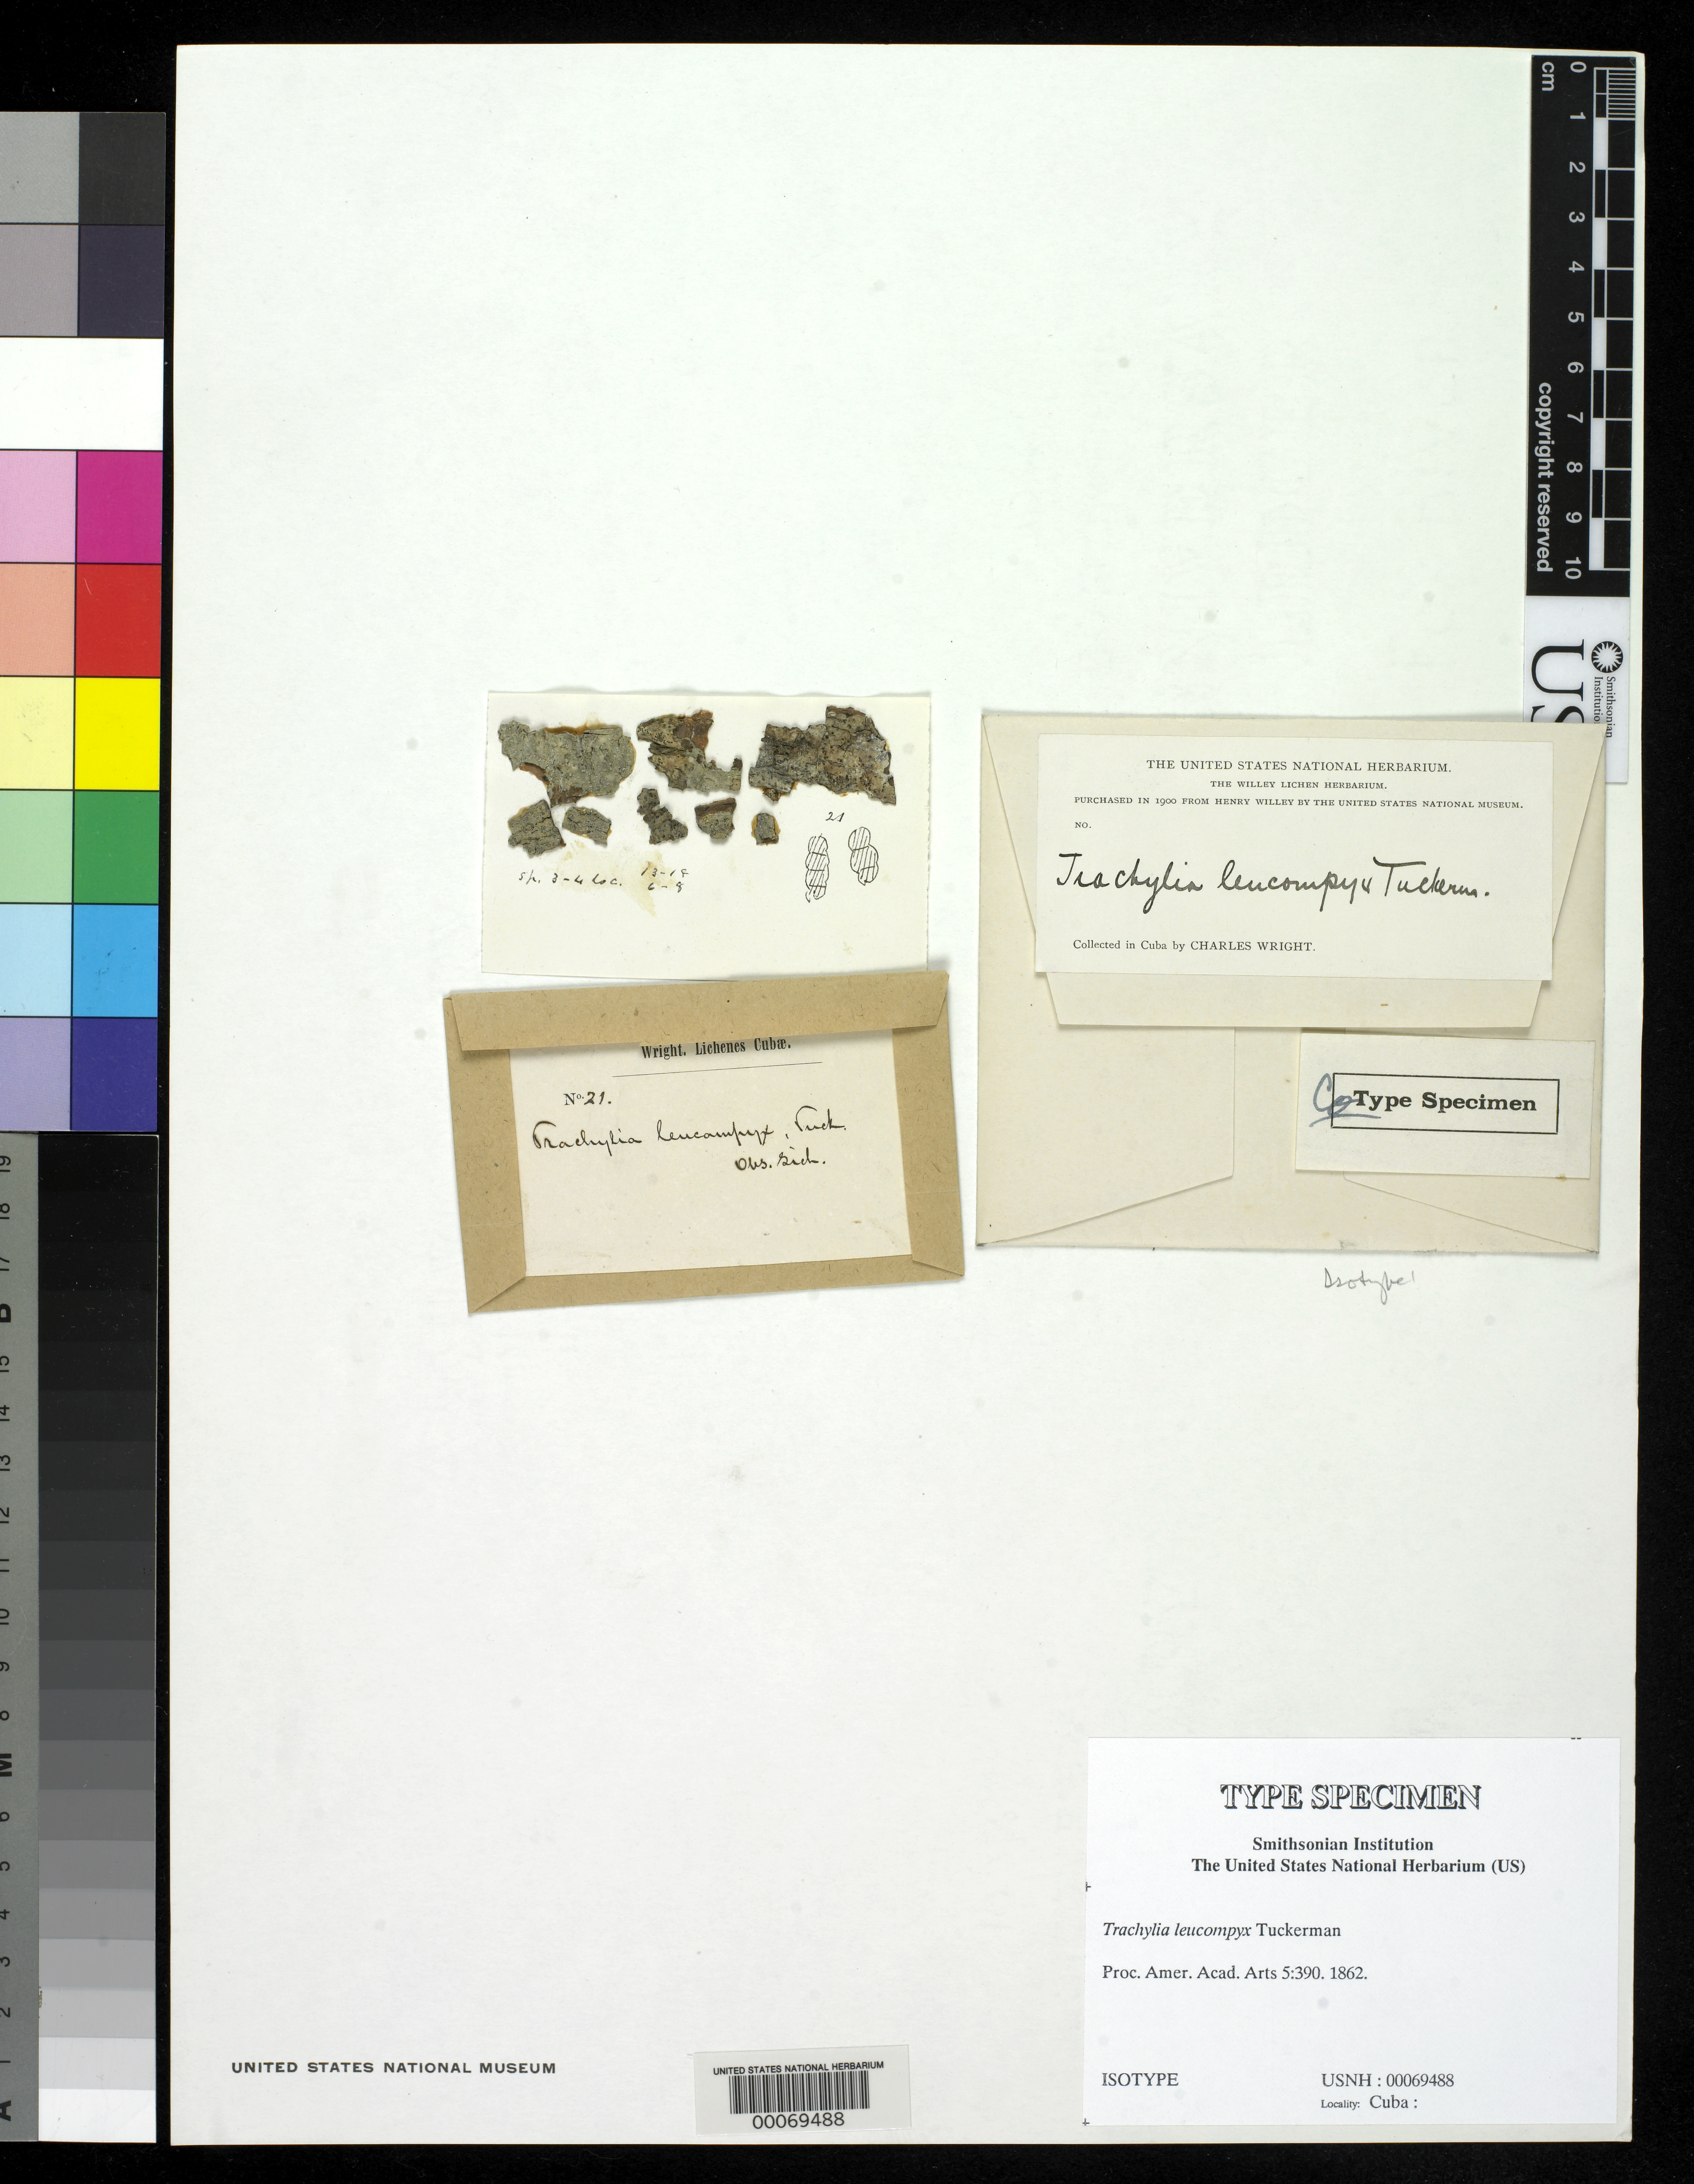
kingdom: Fungi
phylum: Ascomycota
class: Arthoniomycetes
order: Arthoniales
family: Arthoniaceae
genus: Trachylia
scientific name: Trachylia leucompyx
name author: Tuck.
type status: Isotype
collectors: C. Wright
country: Cuba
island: Greater Antilles